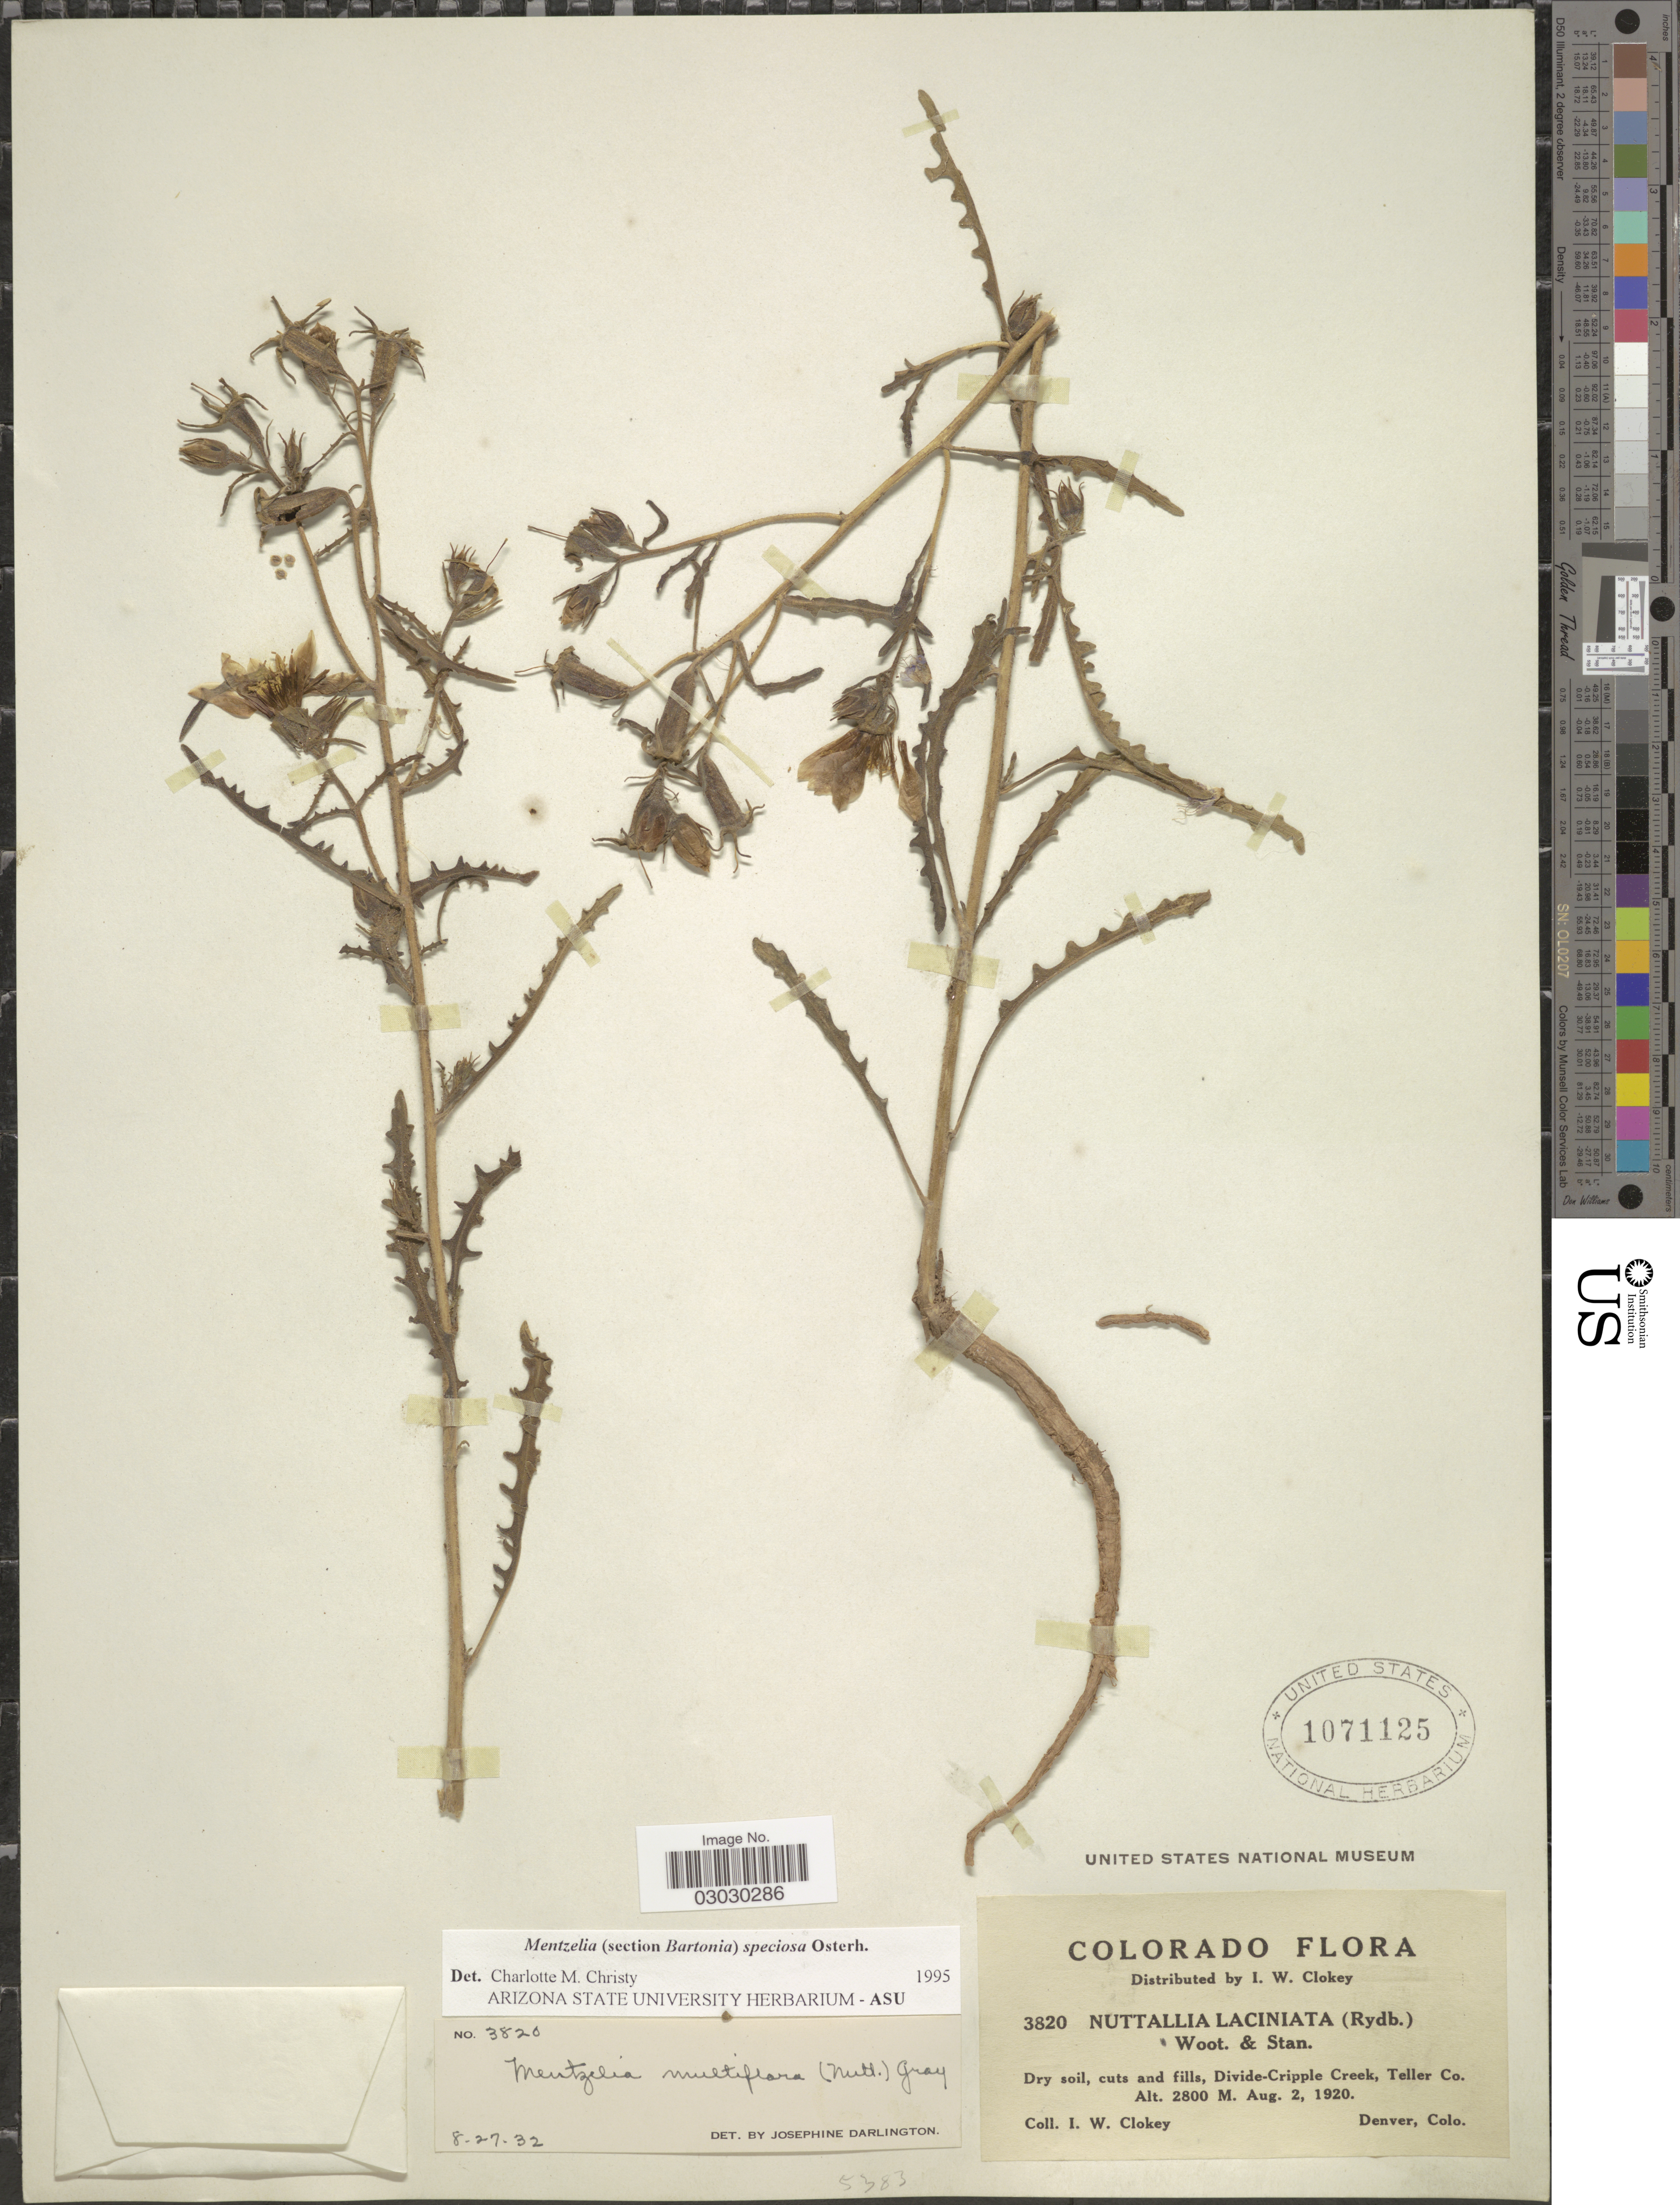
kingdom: Plantae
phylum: Tracheophyta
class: Magnoliopsida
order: Cornales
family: Loasaceae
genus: Mentzelia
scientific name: Mentzelia speciosa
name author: Osterh.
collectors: I. W. Clokey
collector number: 3820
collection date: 1920-08-02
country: United States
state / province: Colorado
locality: Divide Cripple Creek, Teller Co.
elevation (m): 2800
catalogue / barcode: US 1071125